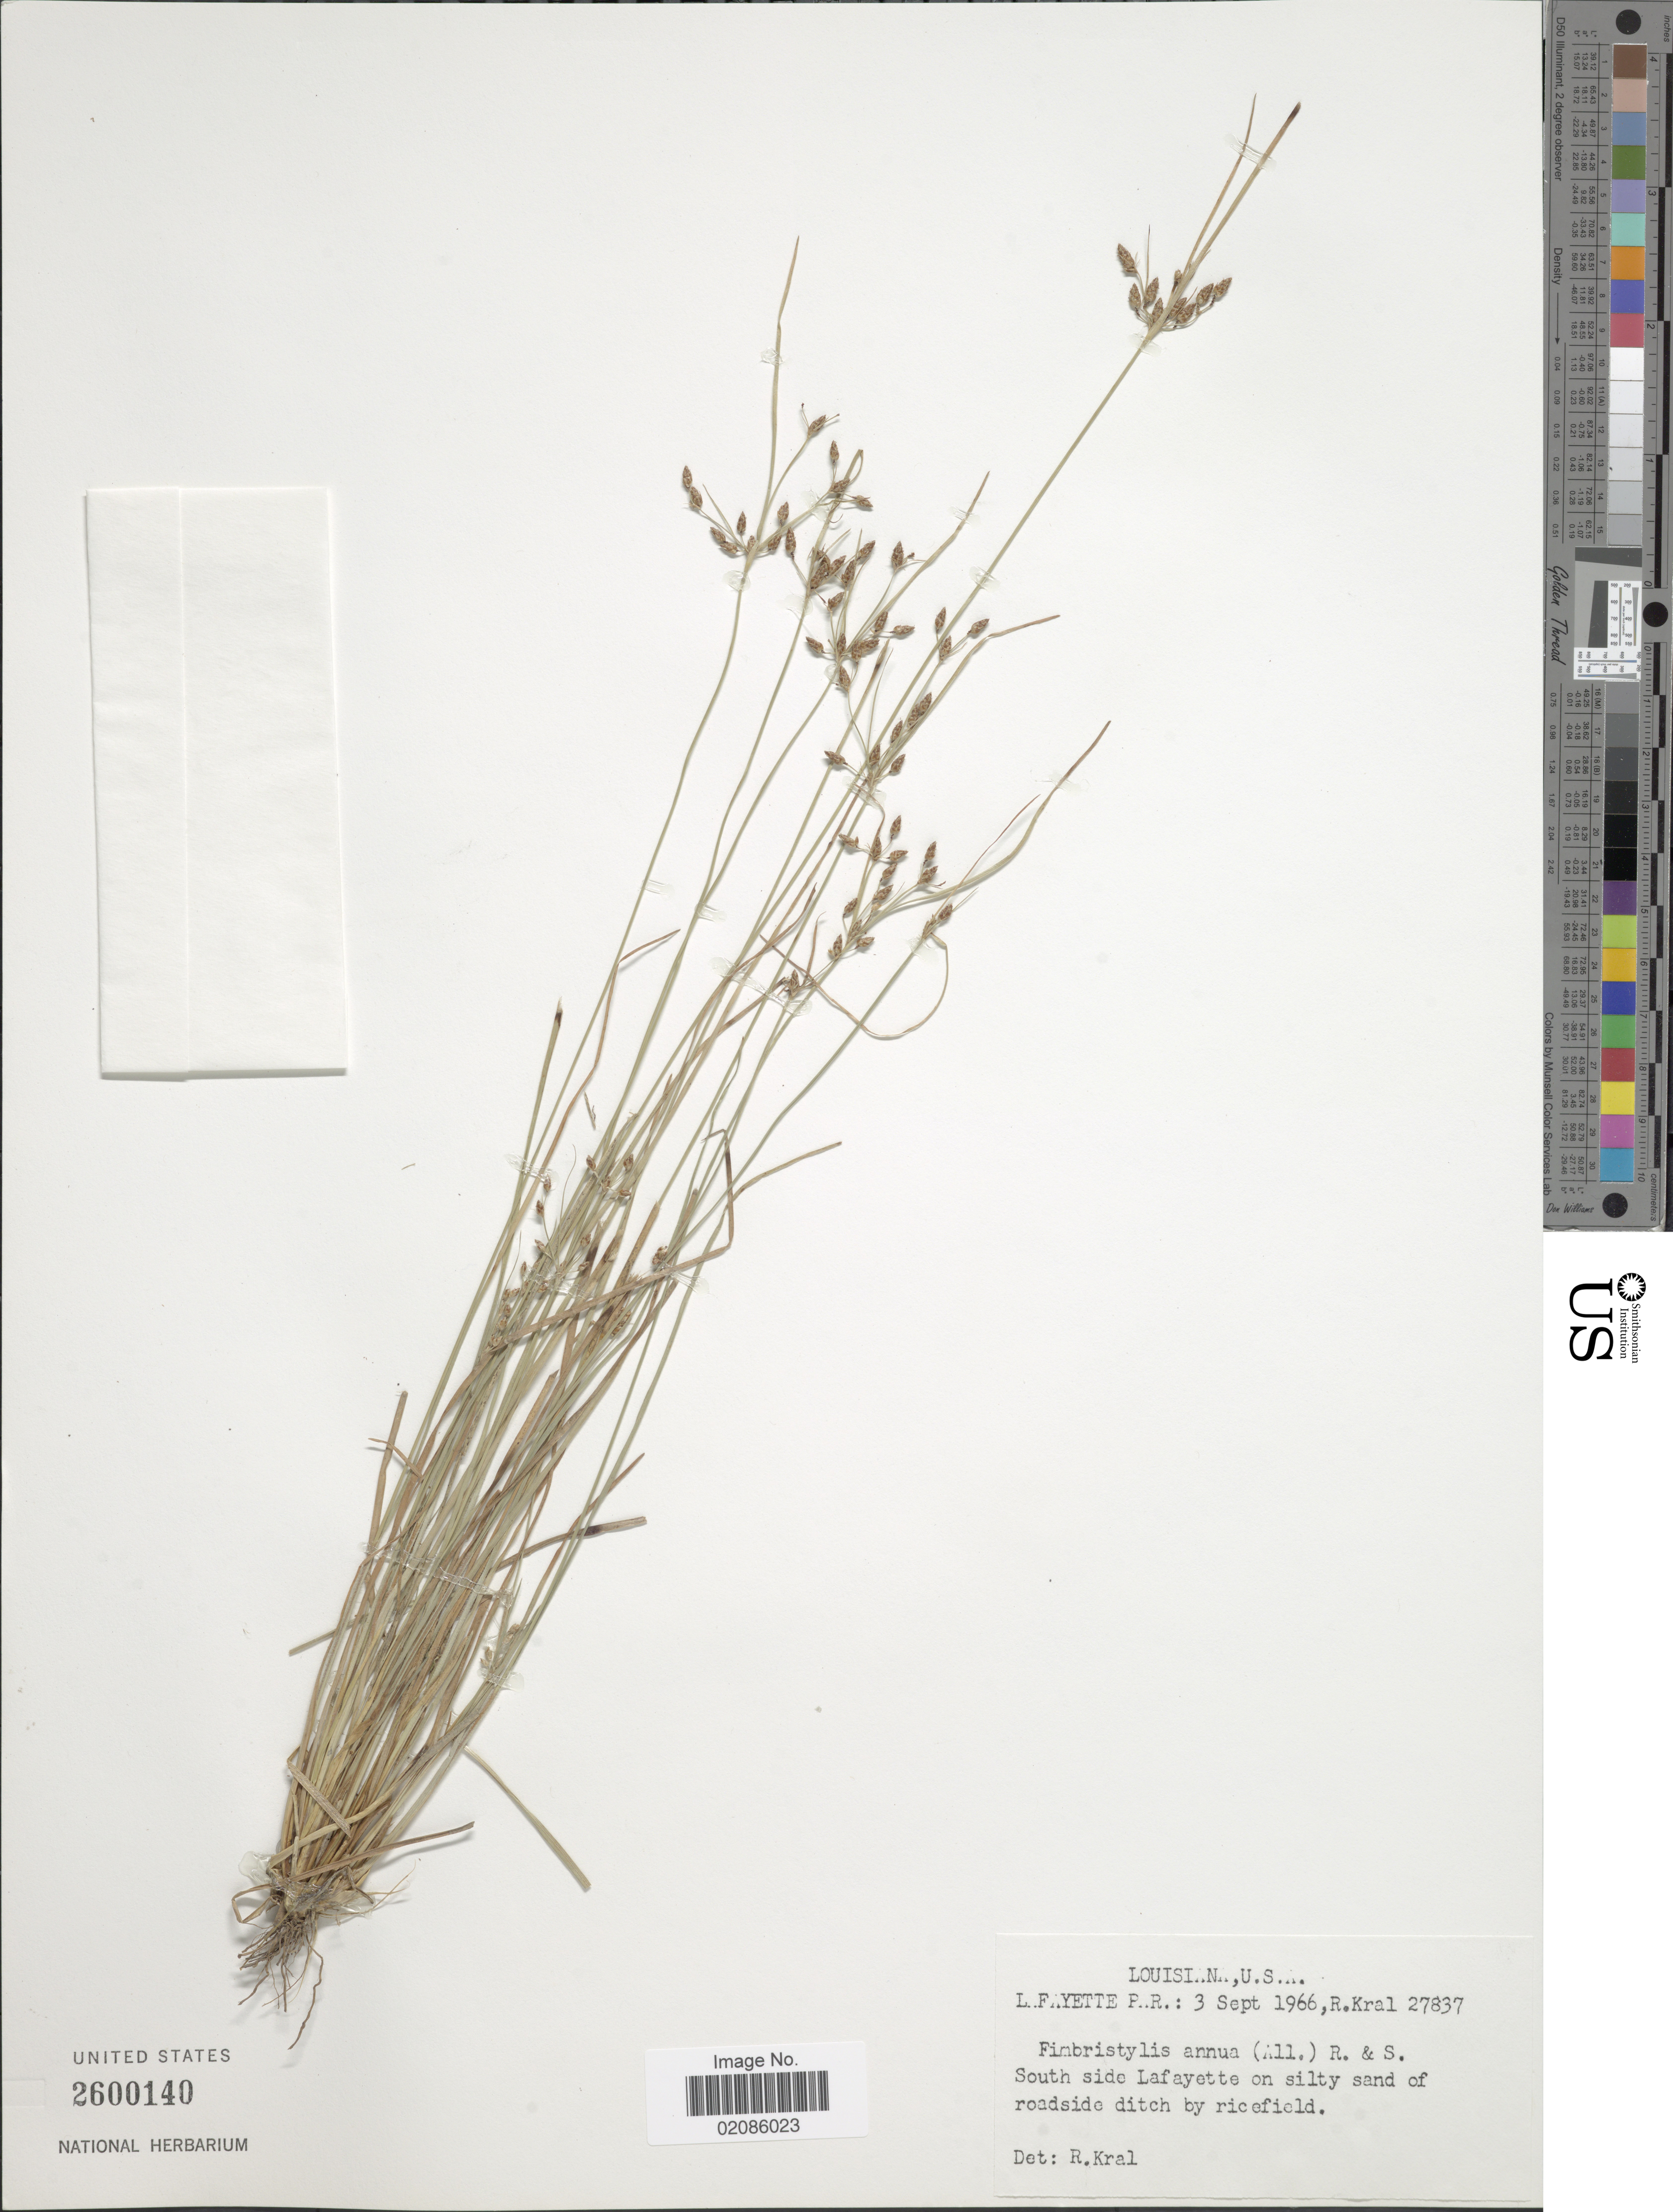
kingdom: Plantae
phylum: Tracheophyta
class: Liliopsida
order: Poales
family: Cyperaceae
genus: Fimbristylis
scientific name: Fimbristylis annua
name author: (All.) Roem. & Schult.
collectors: R. Kral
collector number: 27837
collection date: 1966-09-03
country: United States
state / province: Louisiana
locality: Lafayette Par. South side Lafayette on silty sand of roadside ditch by ricefield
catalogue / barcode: US 2600140